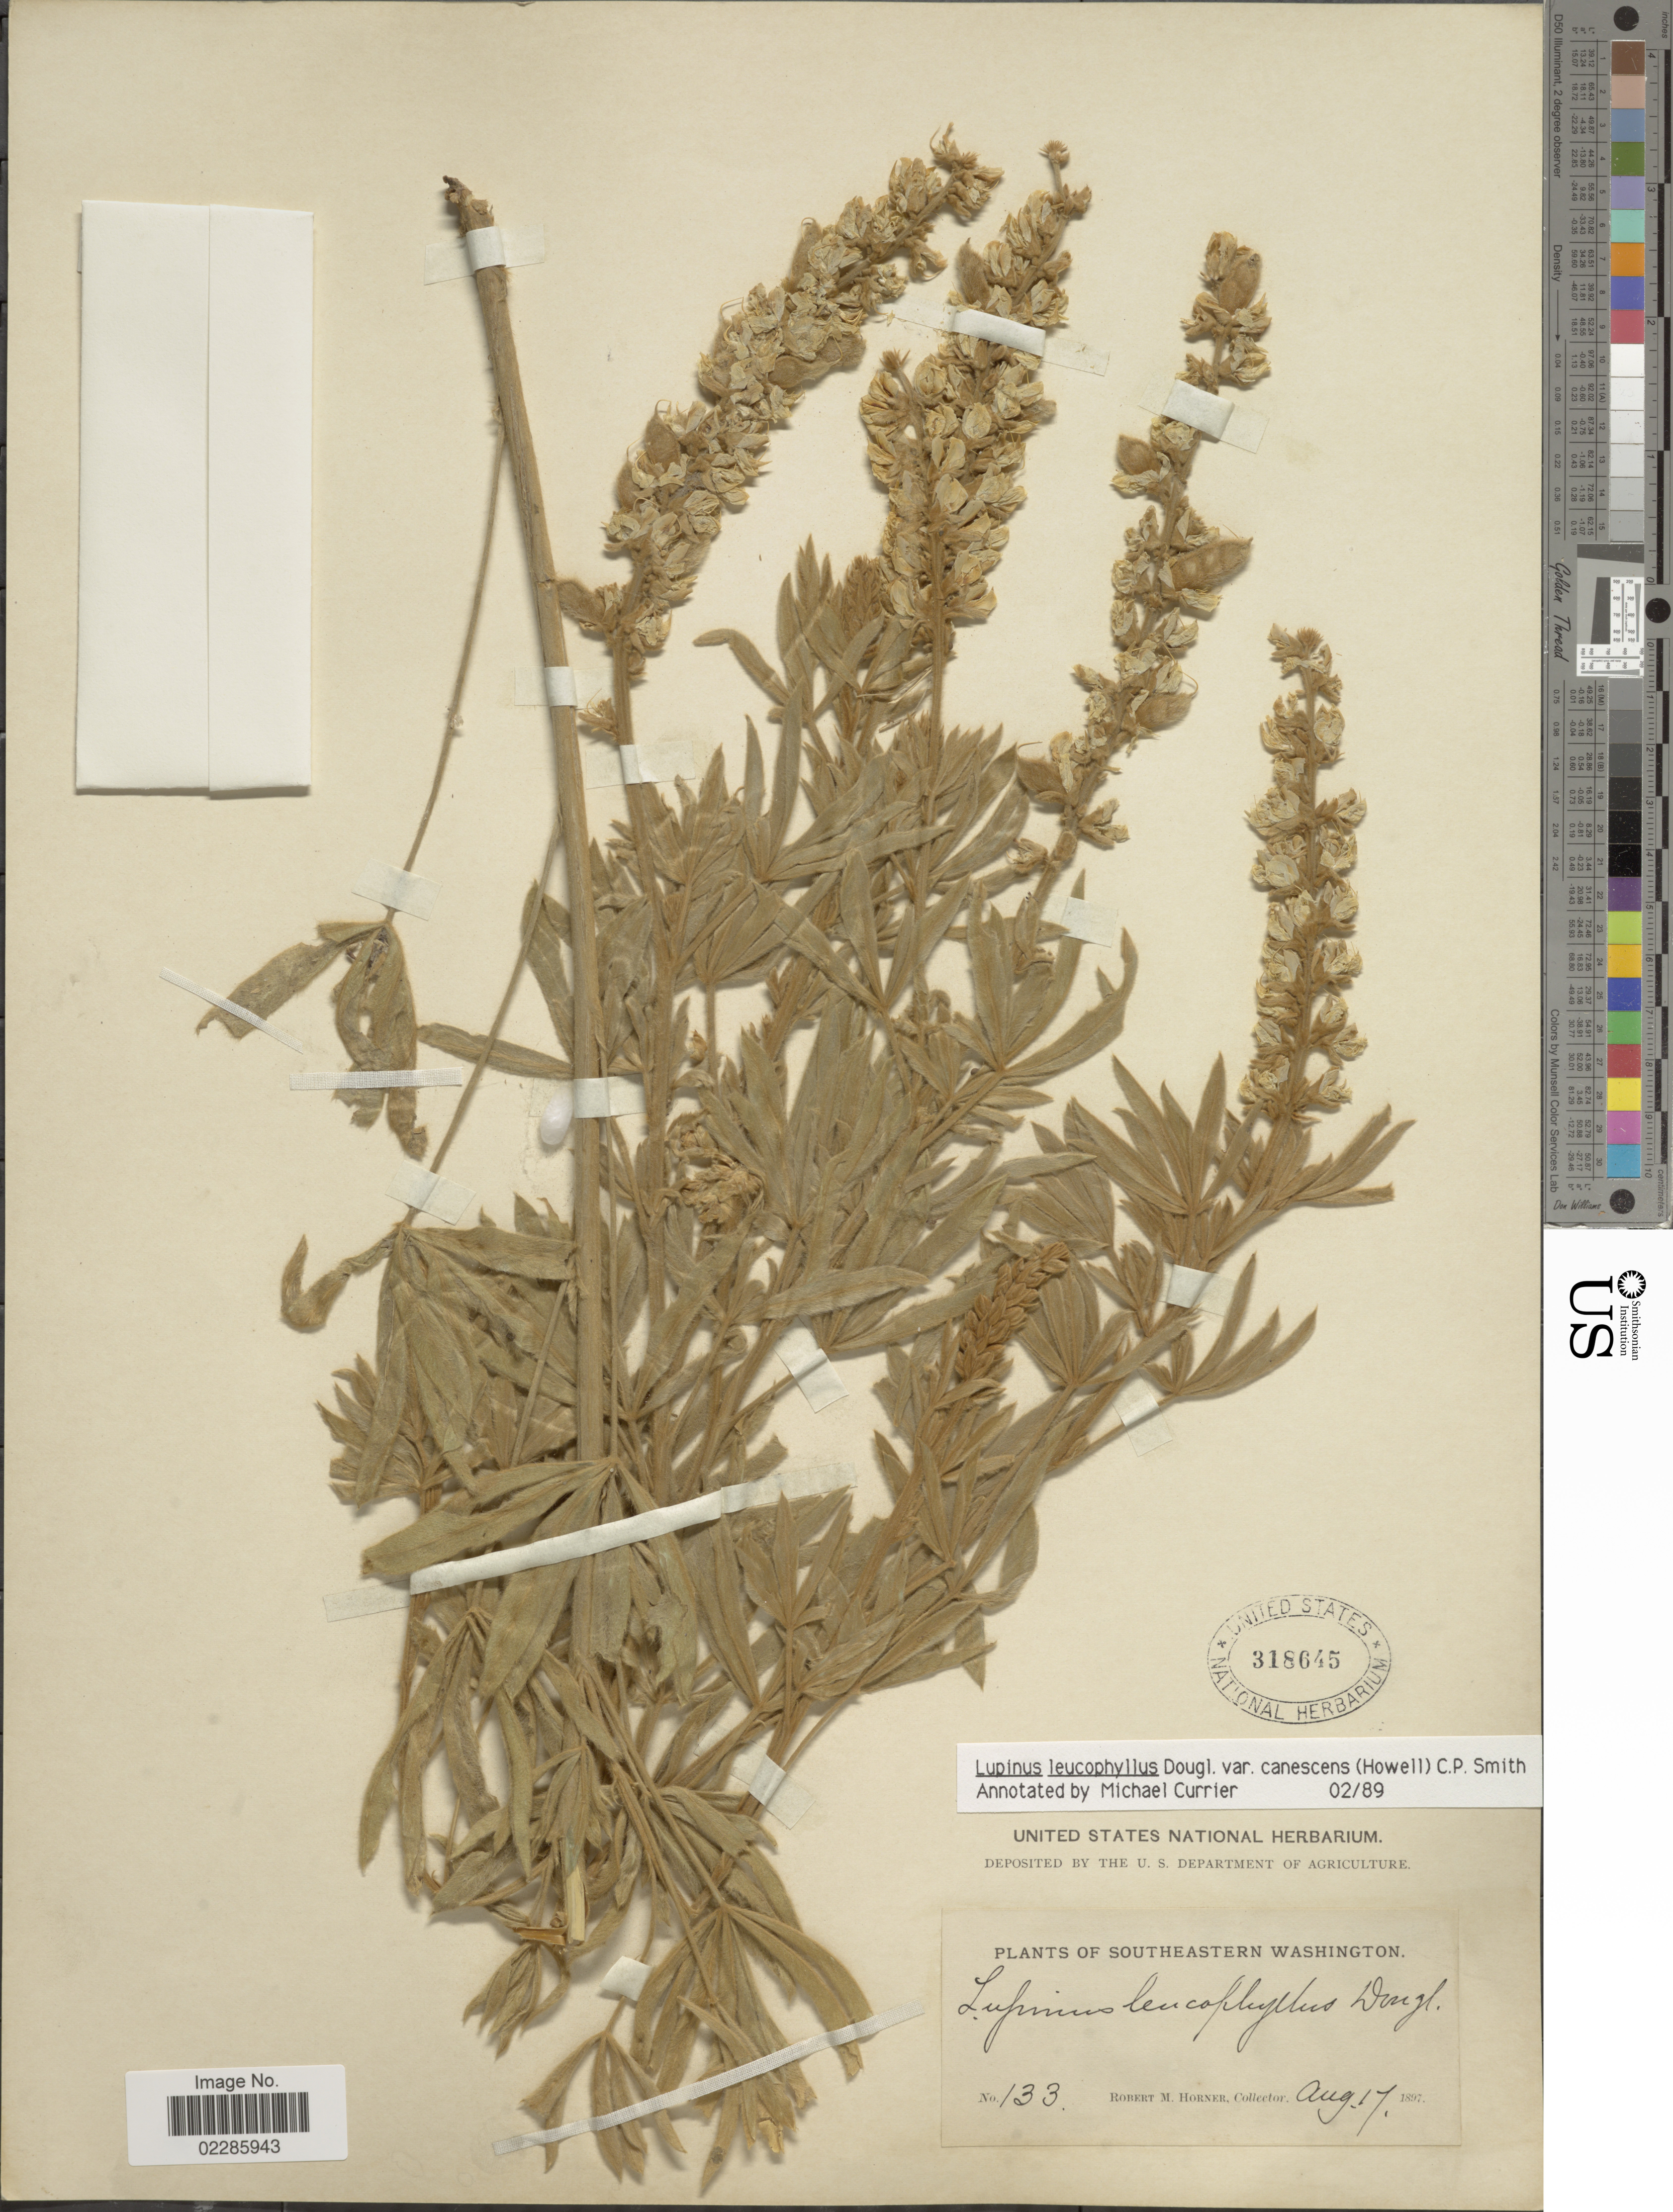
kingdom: Plantae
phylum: Tracheophyta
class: Magnoliopsida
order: Fabales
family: Fabaceae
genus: Lupinus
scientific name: Lupinus leucophyllus var. canescens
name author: (Howell) C.P. Sm.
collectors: R. Horner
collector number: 133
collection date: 1897-08-17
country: United States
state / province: Washington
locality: Southeastern Washington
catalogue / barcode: US 318645